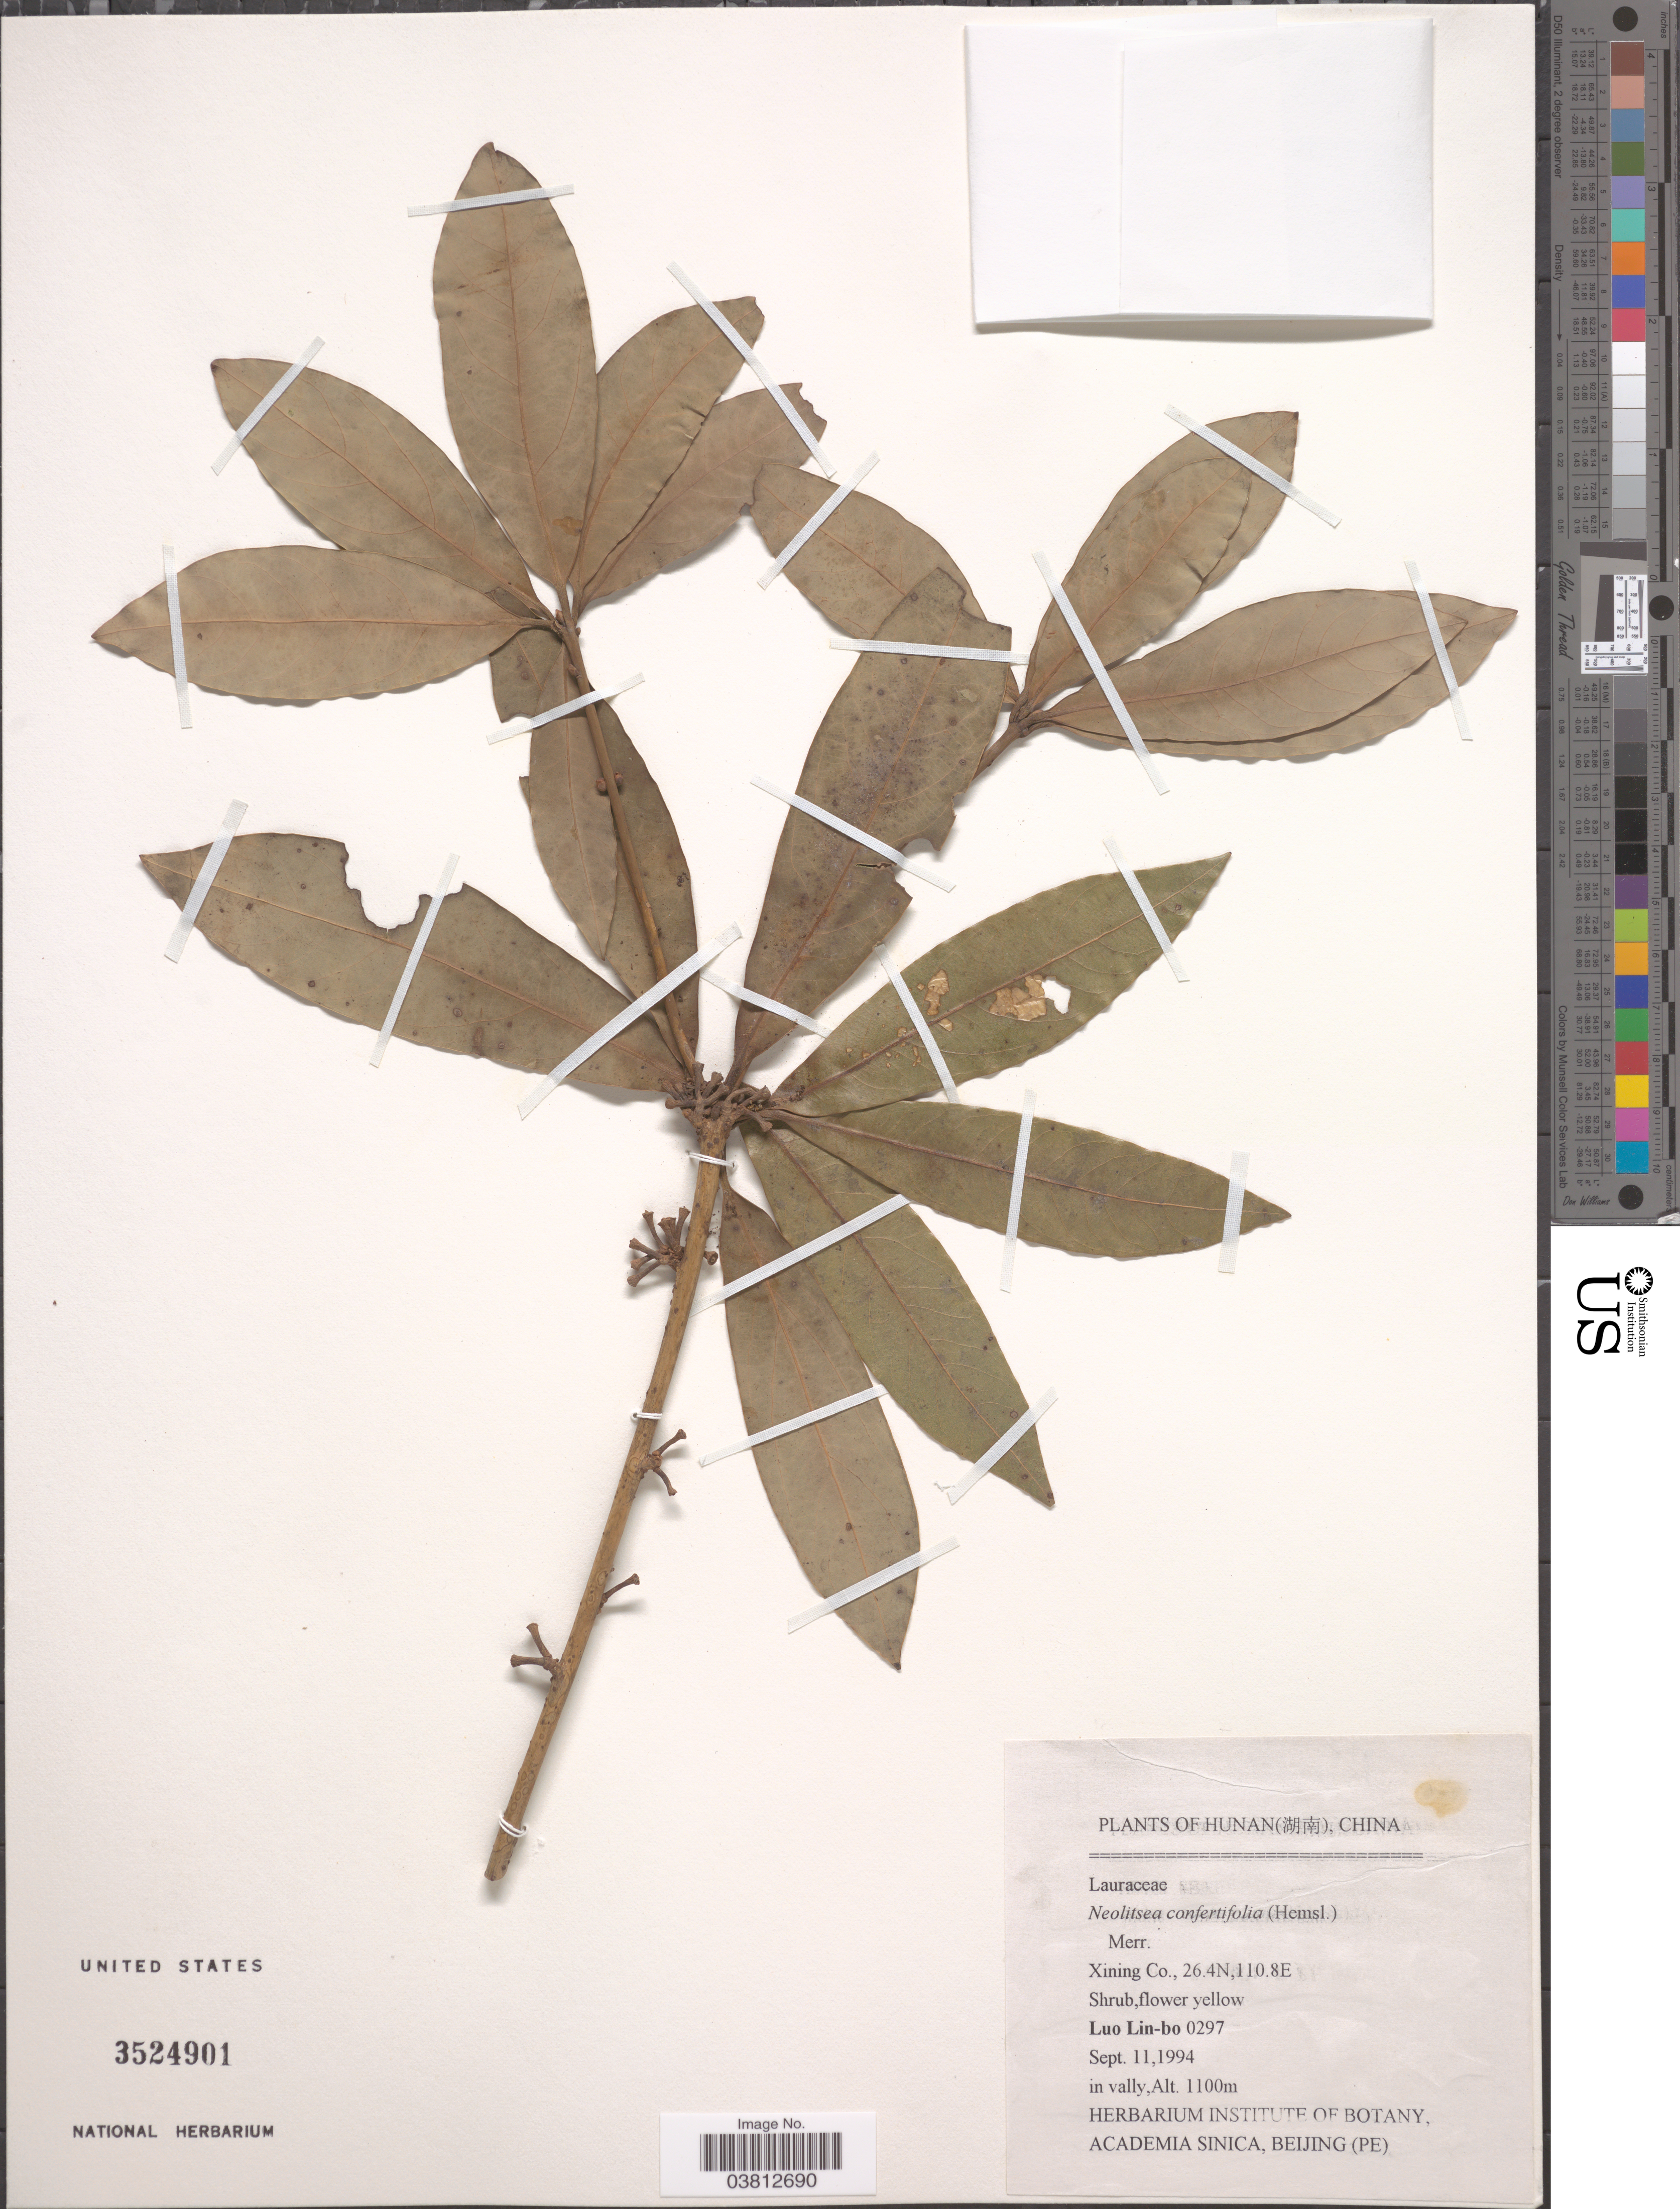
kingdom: Plantae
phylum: Tracheophyta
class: Magnoliopsida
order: Laurales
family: Lauraceae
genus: Neolitsea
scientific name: Neolitsea confertifolia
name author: (Hemsl.) Merr.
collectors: L. Lin-bo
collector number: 0297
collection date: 1994-09-11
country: China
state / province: Hunan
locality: Xining Co.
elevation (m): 1100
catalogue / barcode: US 3524901